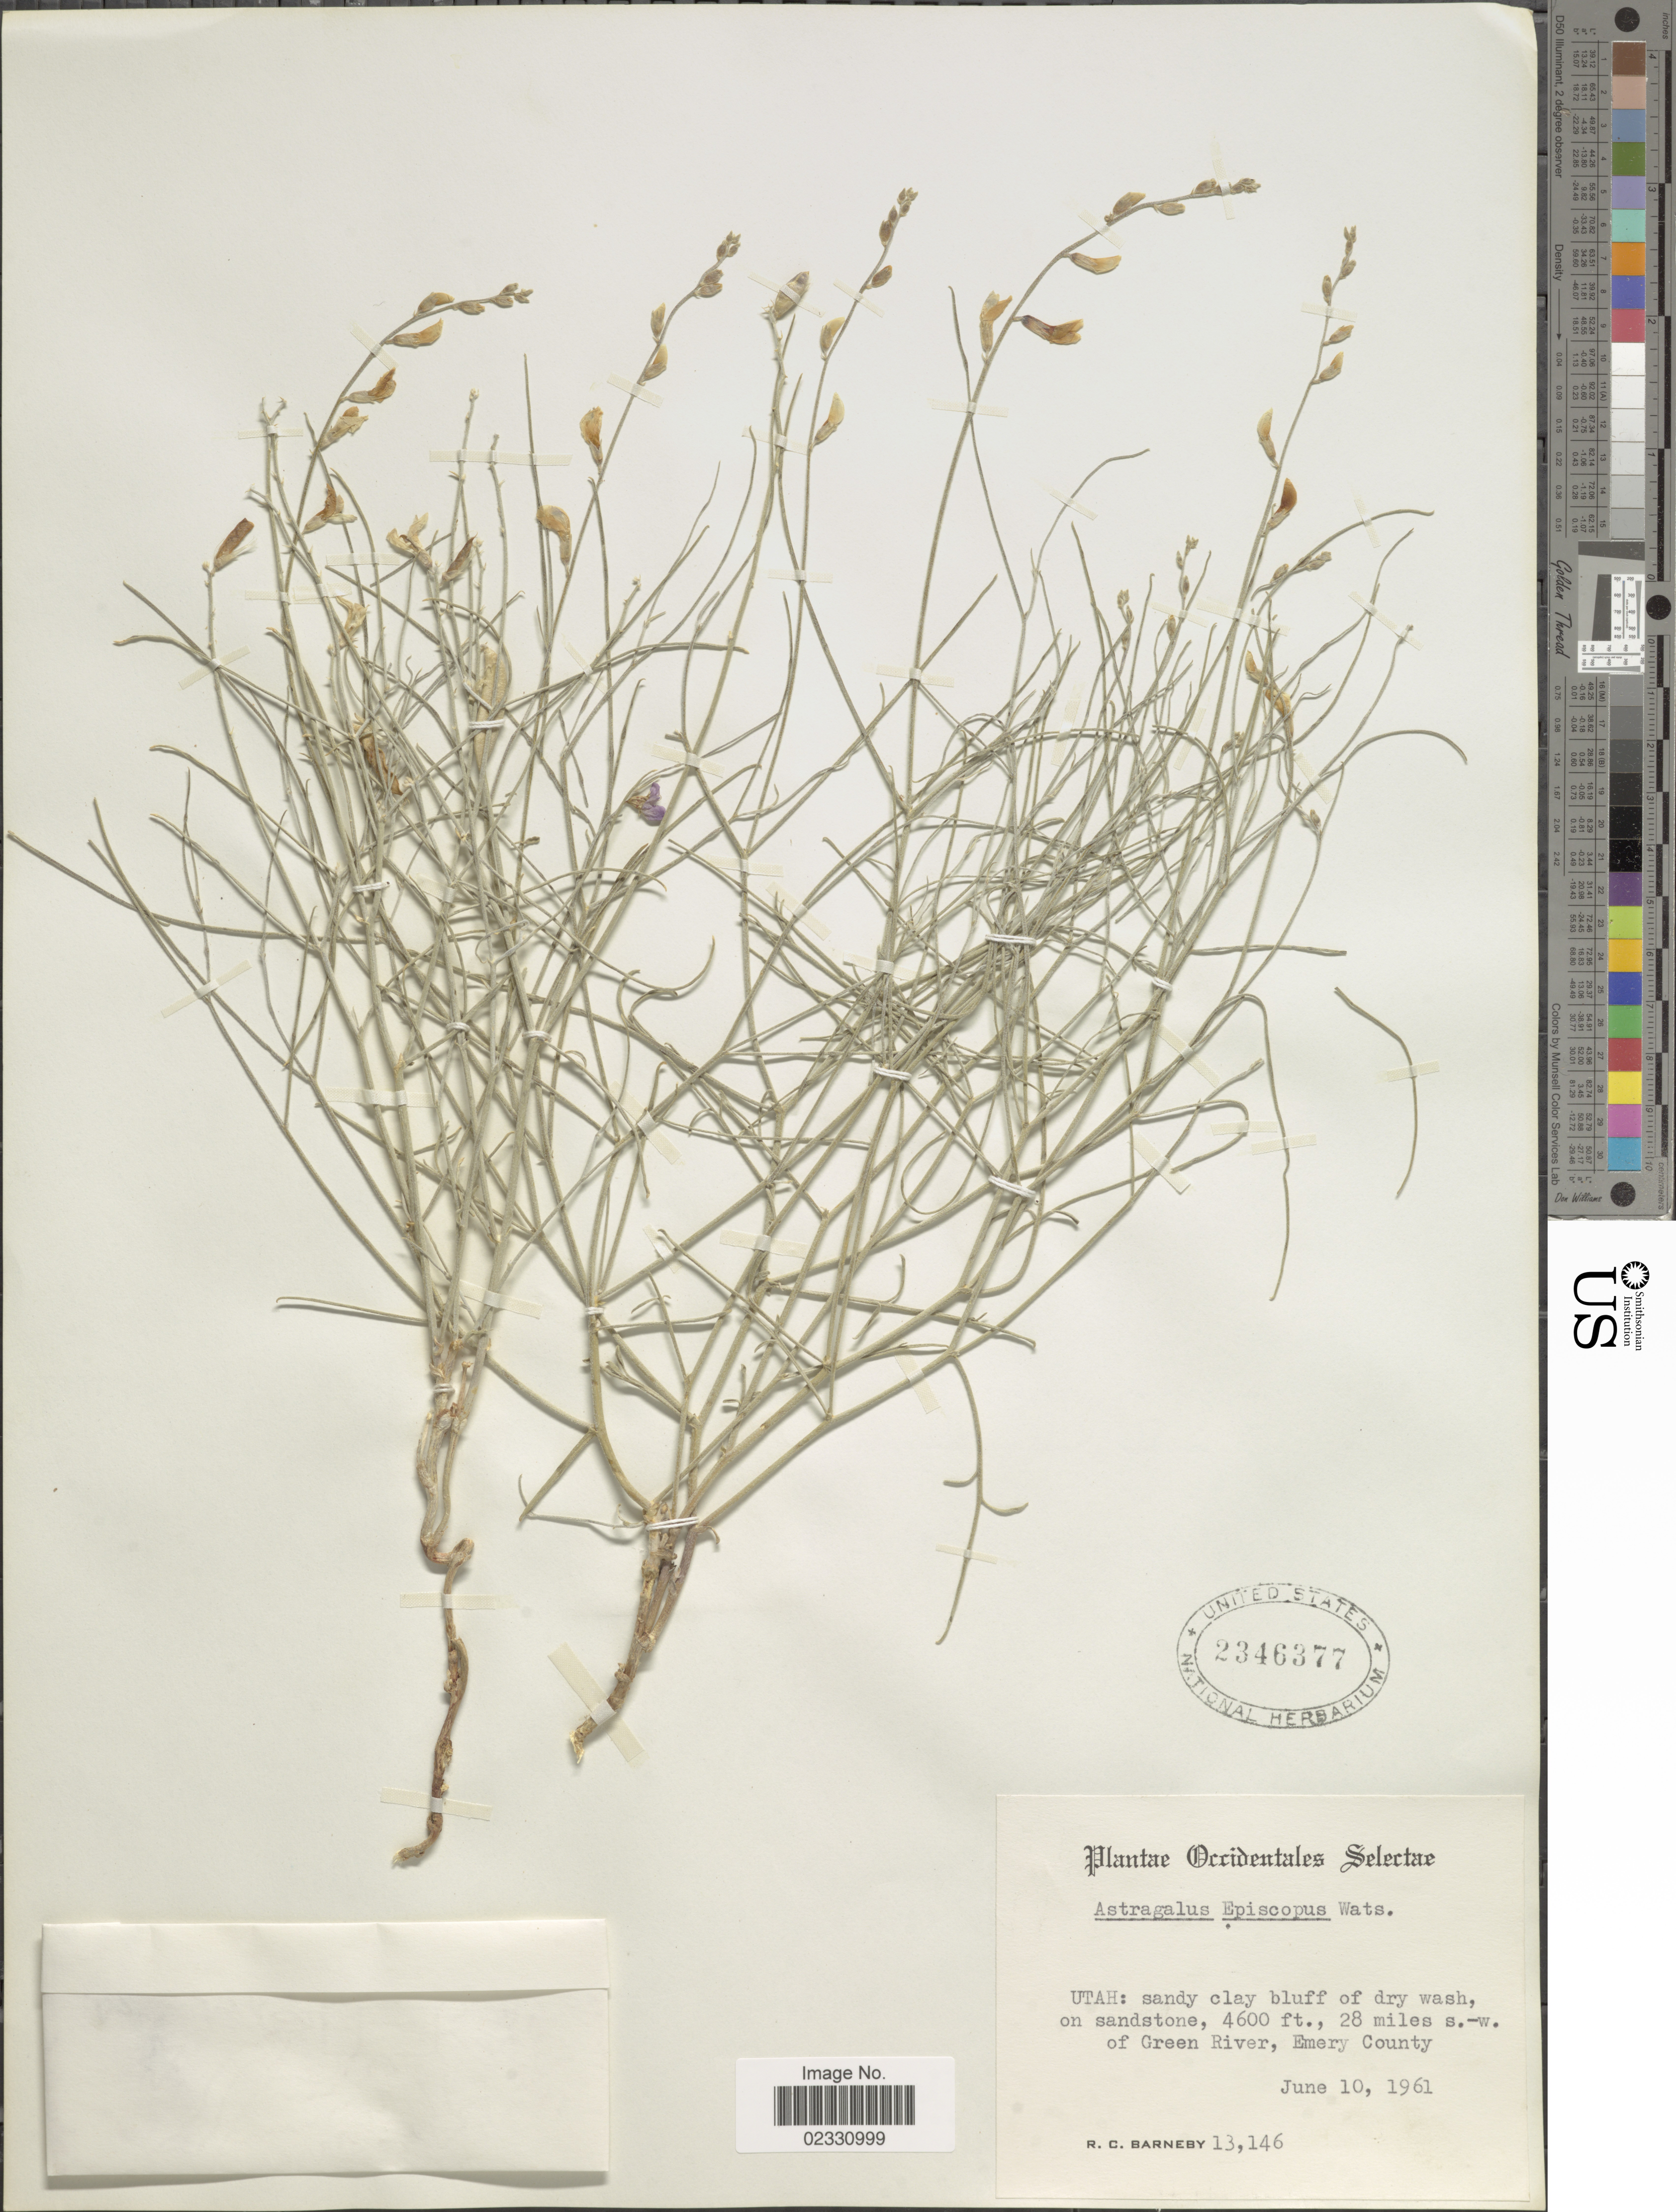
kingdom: Plantae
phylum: Tracheophyta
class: Magnoliopsida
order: Fabales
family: Fabaceae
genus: Astragalus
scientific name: Astragalus episcopus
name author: S. Watson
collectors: R. C. Barneby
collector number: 13146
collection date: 1961-06-10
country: United States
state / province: Utah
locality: Occidentales Selectae, sandy clay bluff of dry wash, on sandstone., 28 miles s.-w. of Green River, Emery County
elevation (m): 1402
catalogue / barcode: US 2346377